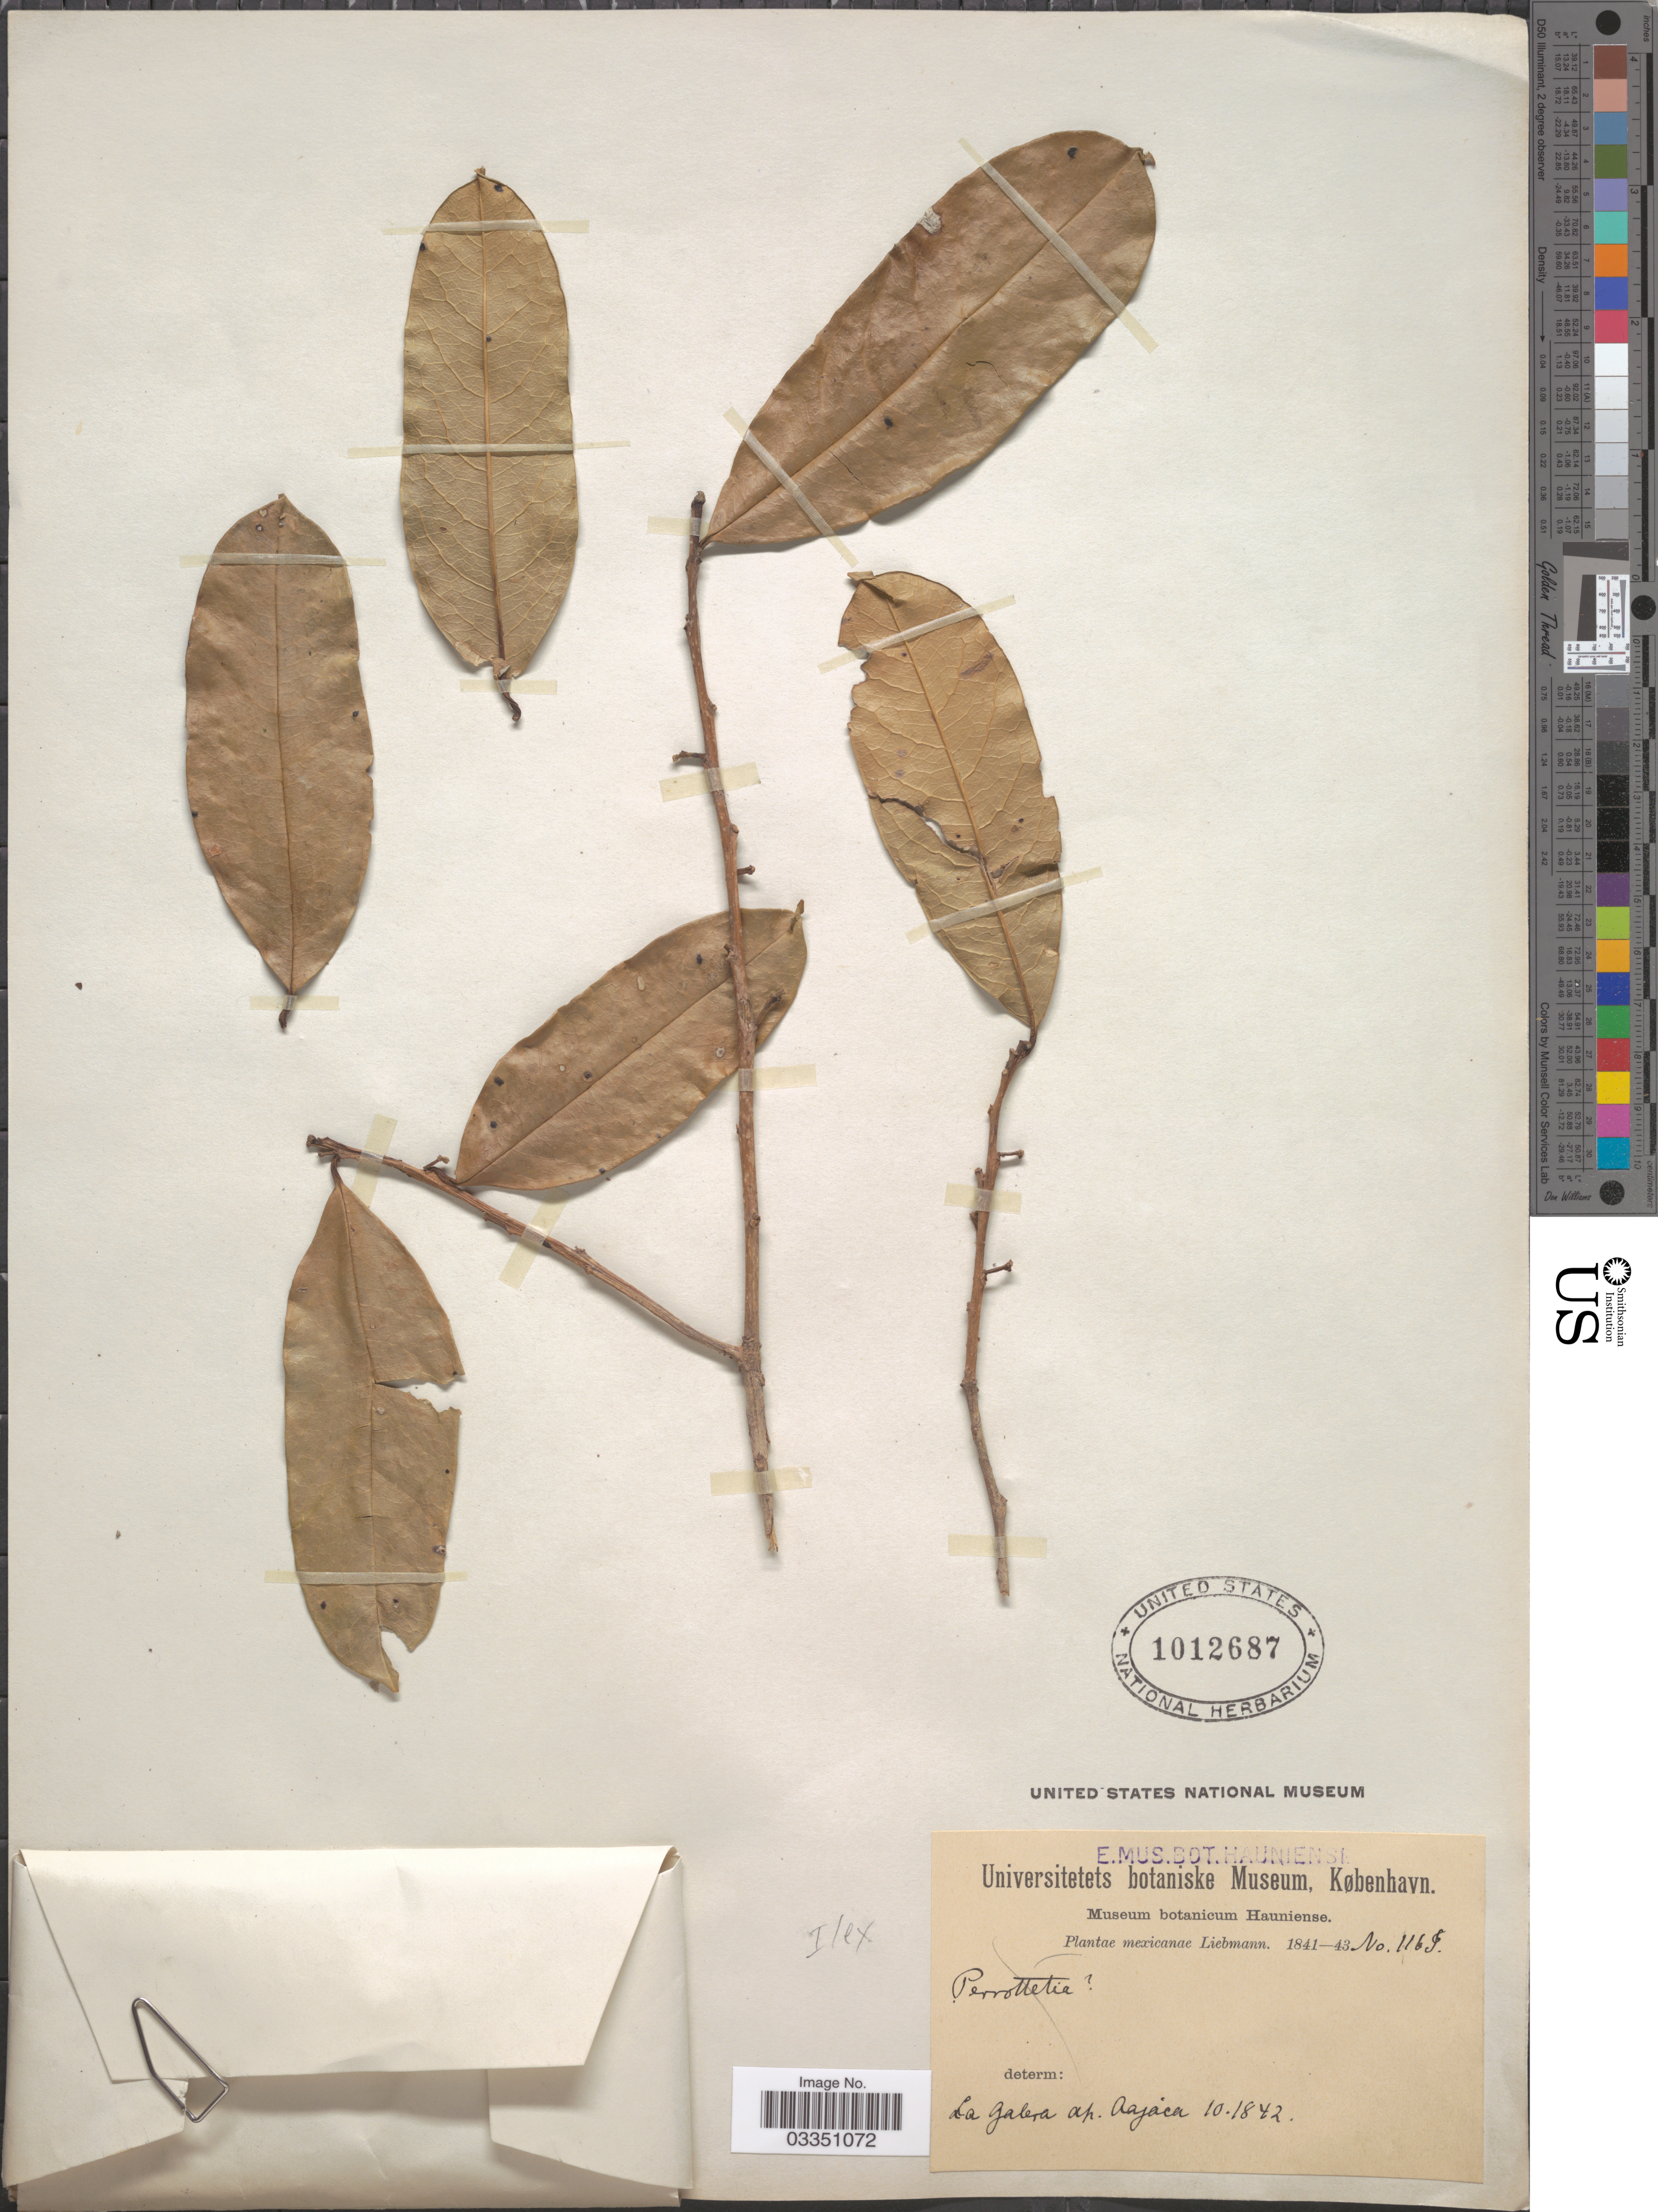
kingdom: Plantae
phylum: Tracheophyta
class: Magnoliopsida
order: Aquifoliales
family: Aquifoliaceae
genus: Ilex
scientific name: Ilex sp.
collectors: Liebmann, --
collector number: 1169*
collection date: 1842-10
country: Mexico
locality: La Galera dp. Oajaca.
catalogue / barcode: US 1012687